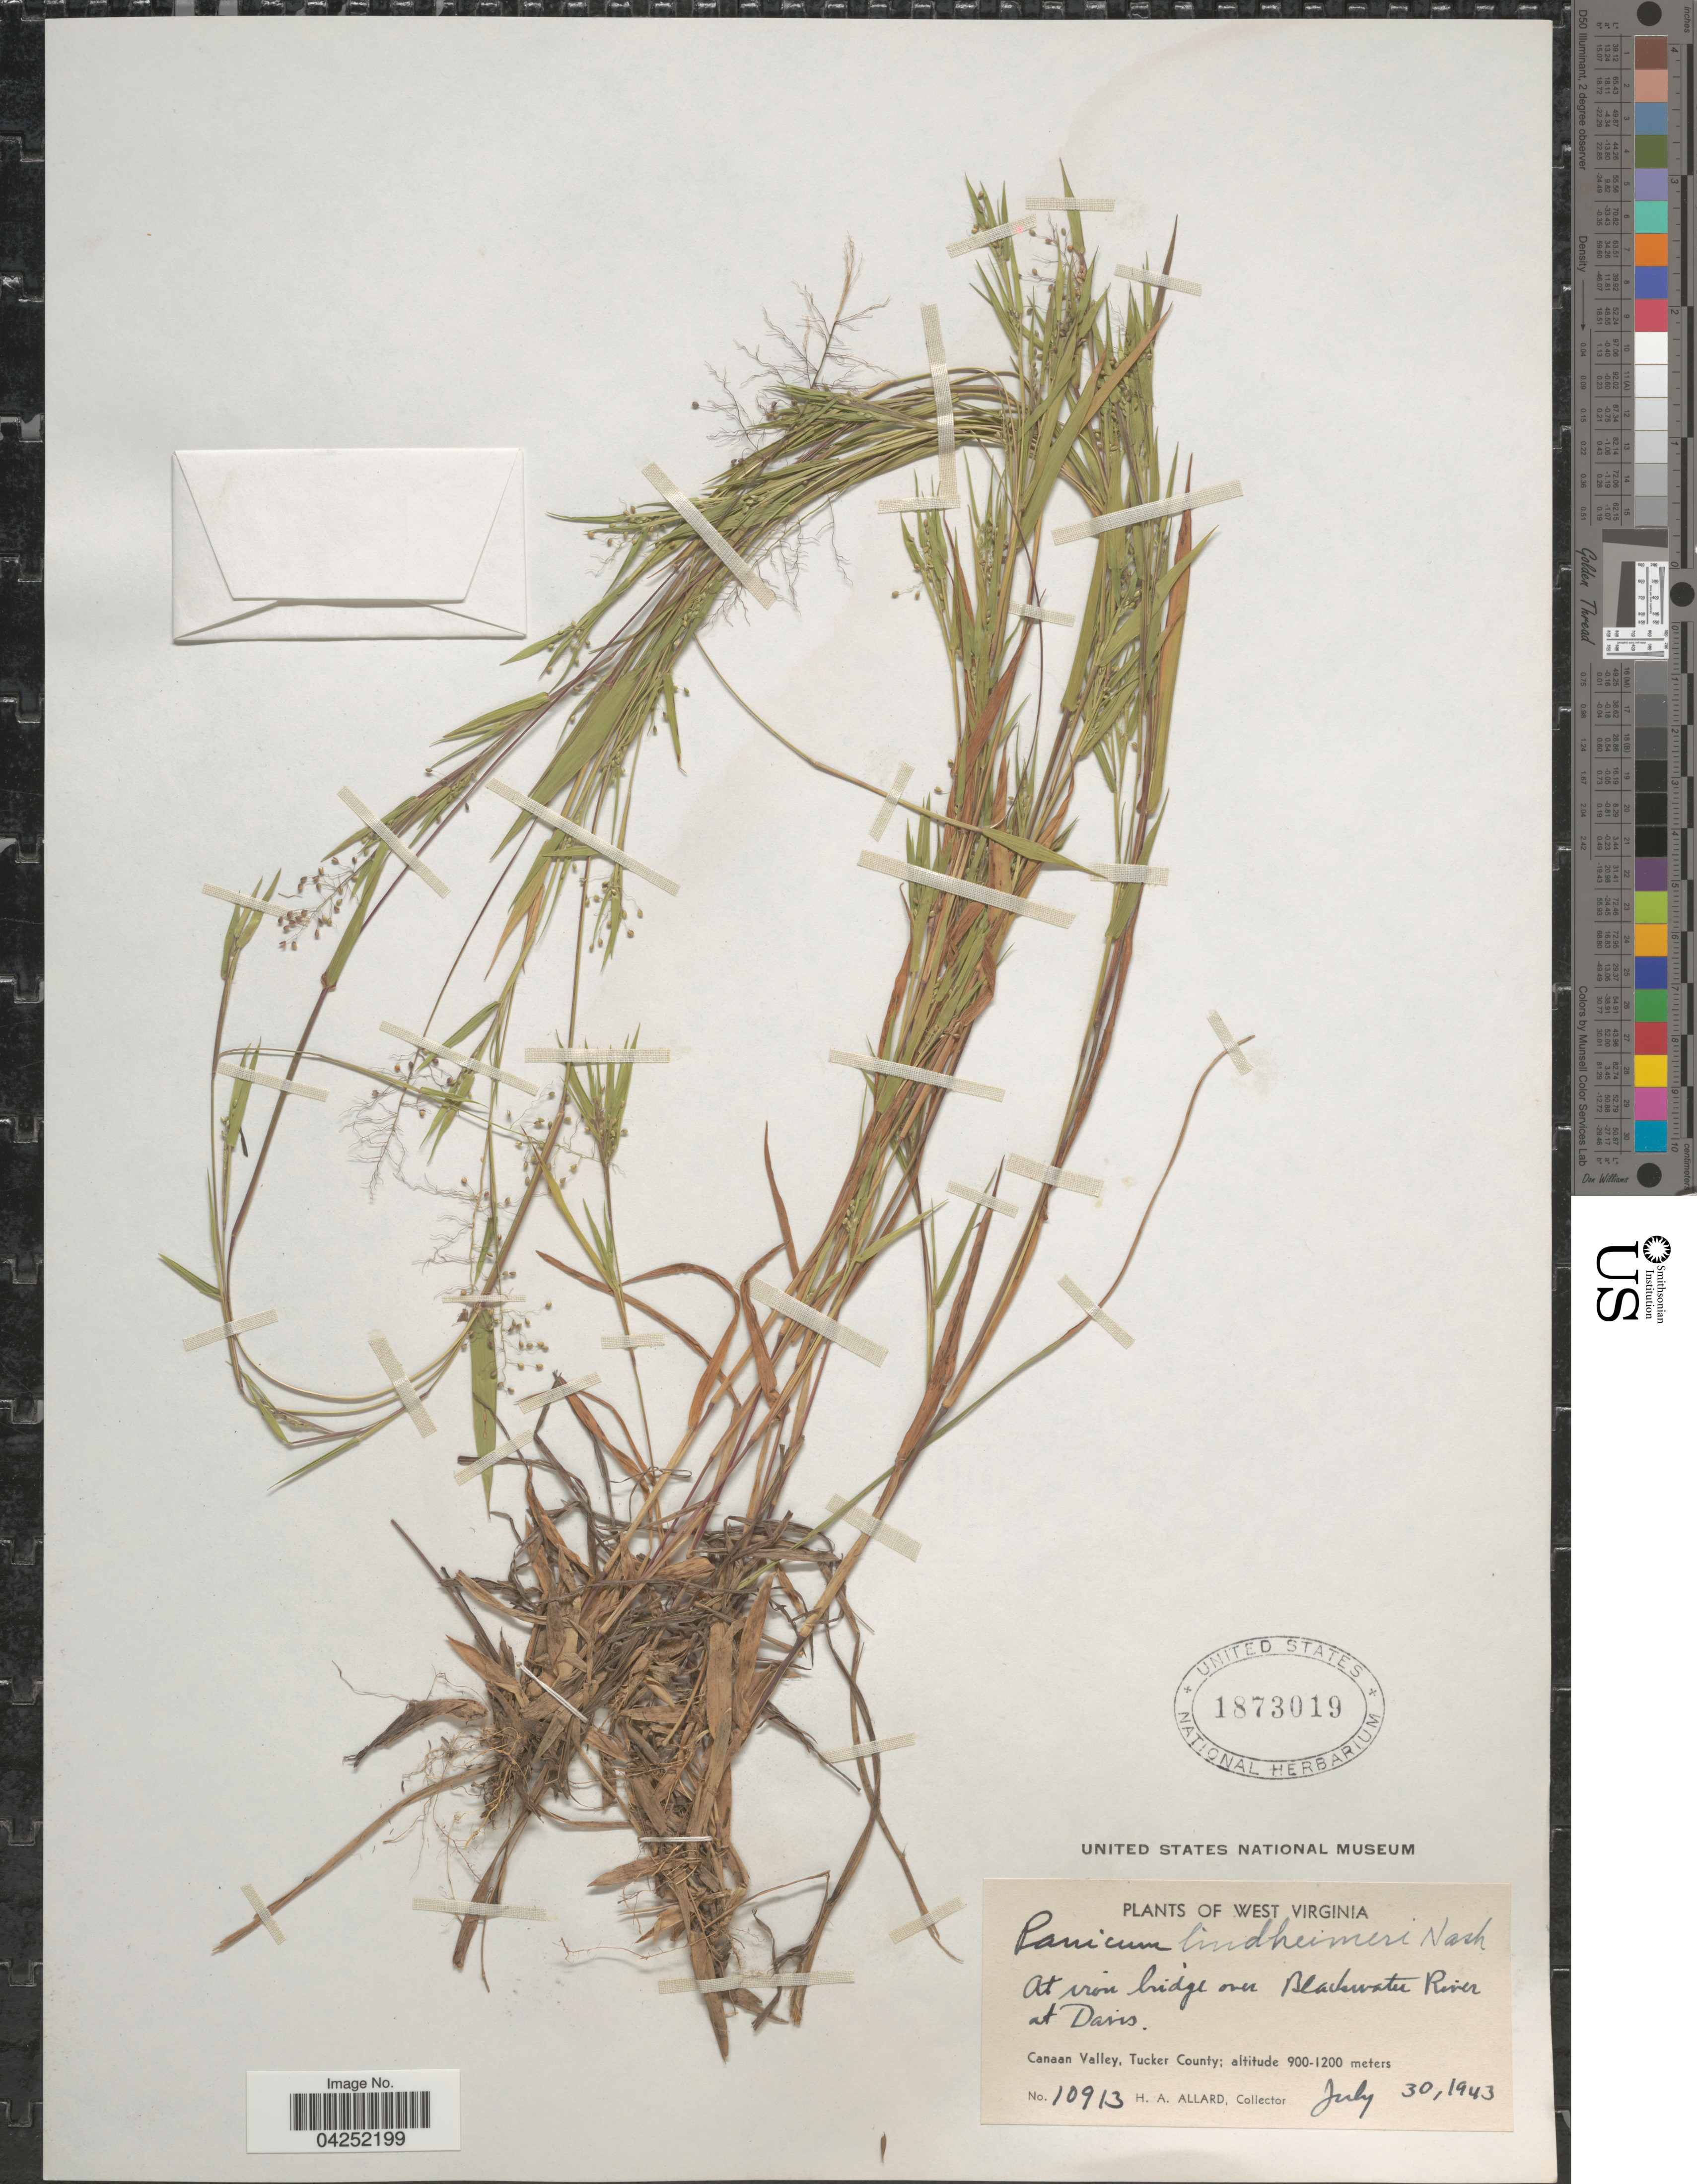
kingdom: Plantae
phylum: Tracheophyta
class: Liliopsida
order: Poales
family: Poaceae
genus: Dichanthelium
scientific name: Dichanthelium acuminatum var. lindheimeri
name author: (Nash) Gould & C.A. Clark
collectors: H. A. Allard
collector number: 10913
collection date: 1943-07-30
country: United States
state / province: West Virginia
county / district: Tucker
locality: At iron bridge over Blackwater River at Davis. Canaan Valley, Tucker County.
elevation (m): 900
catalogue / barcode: US 1873019